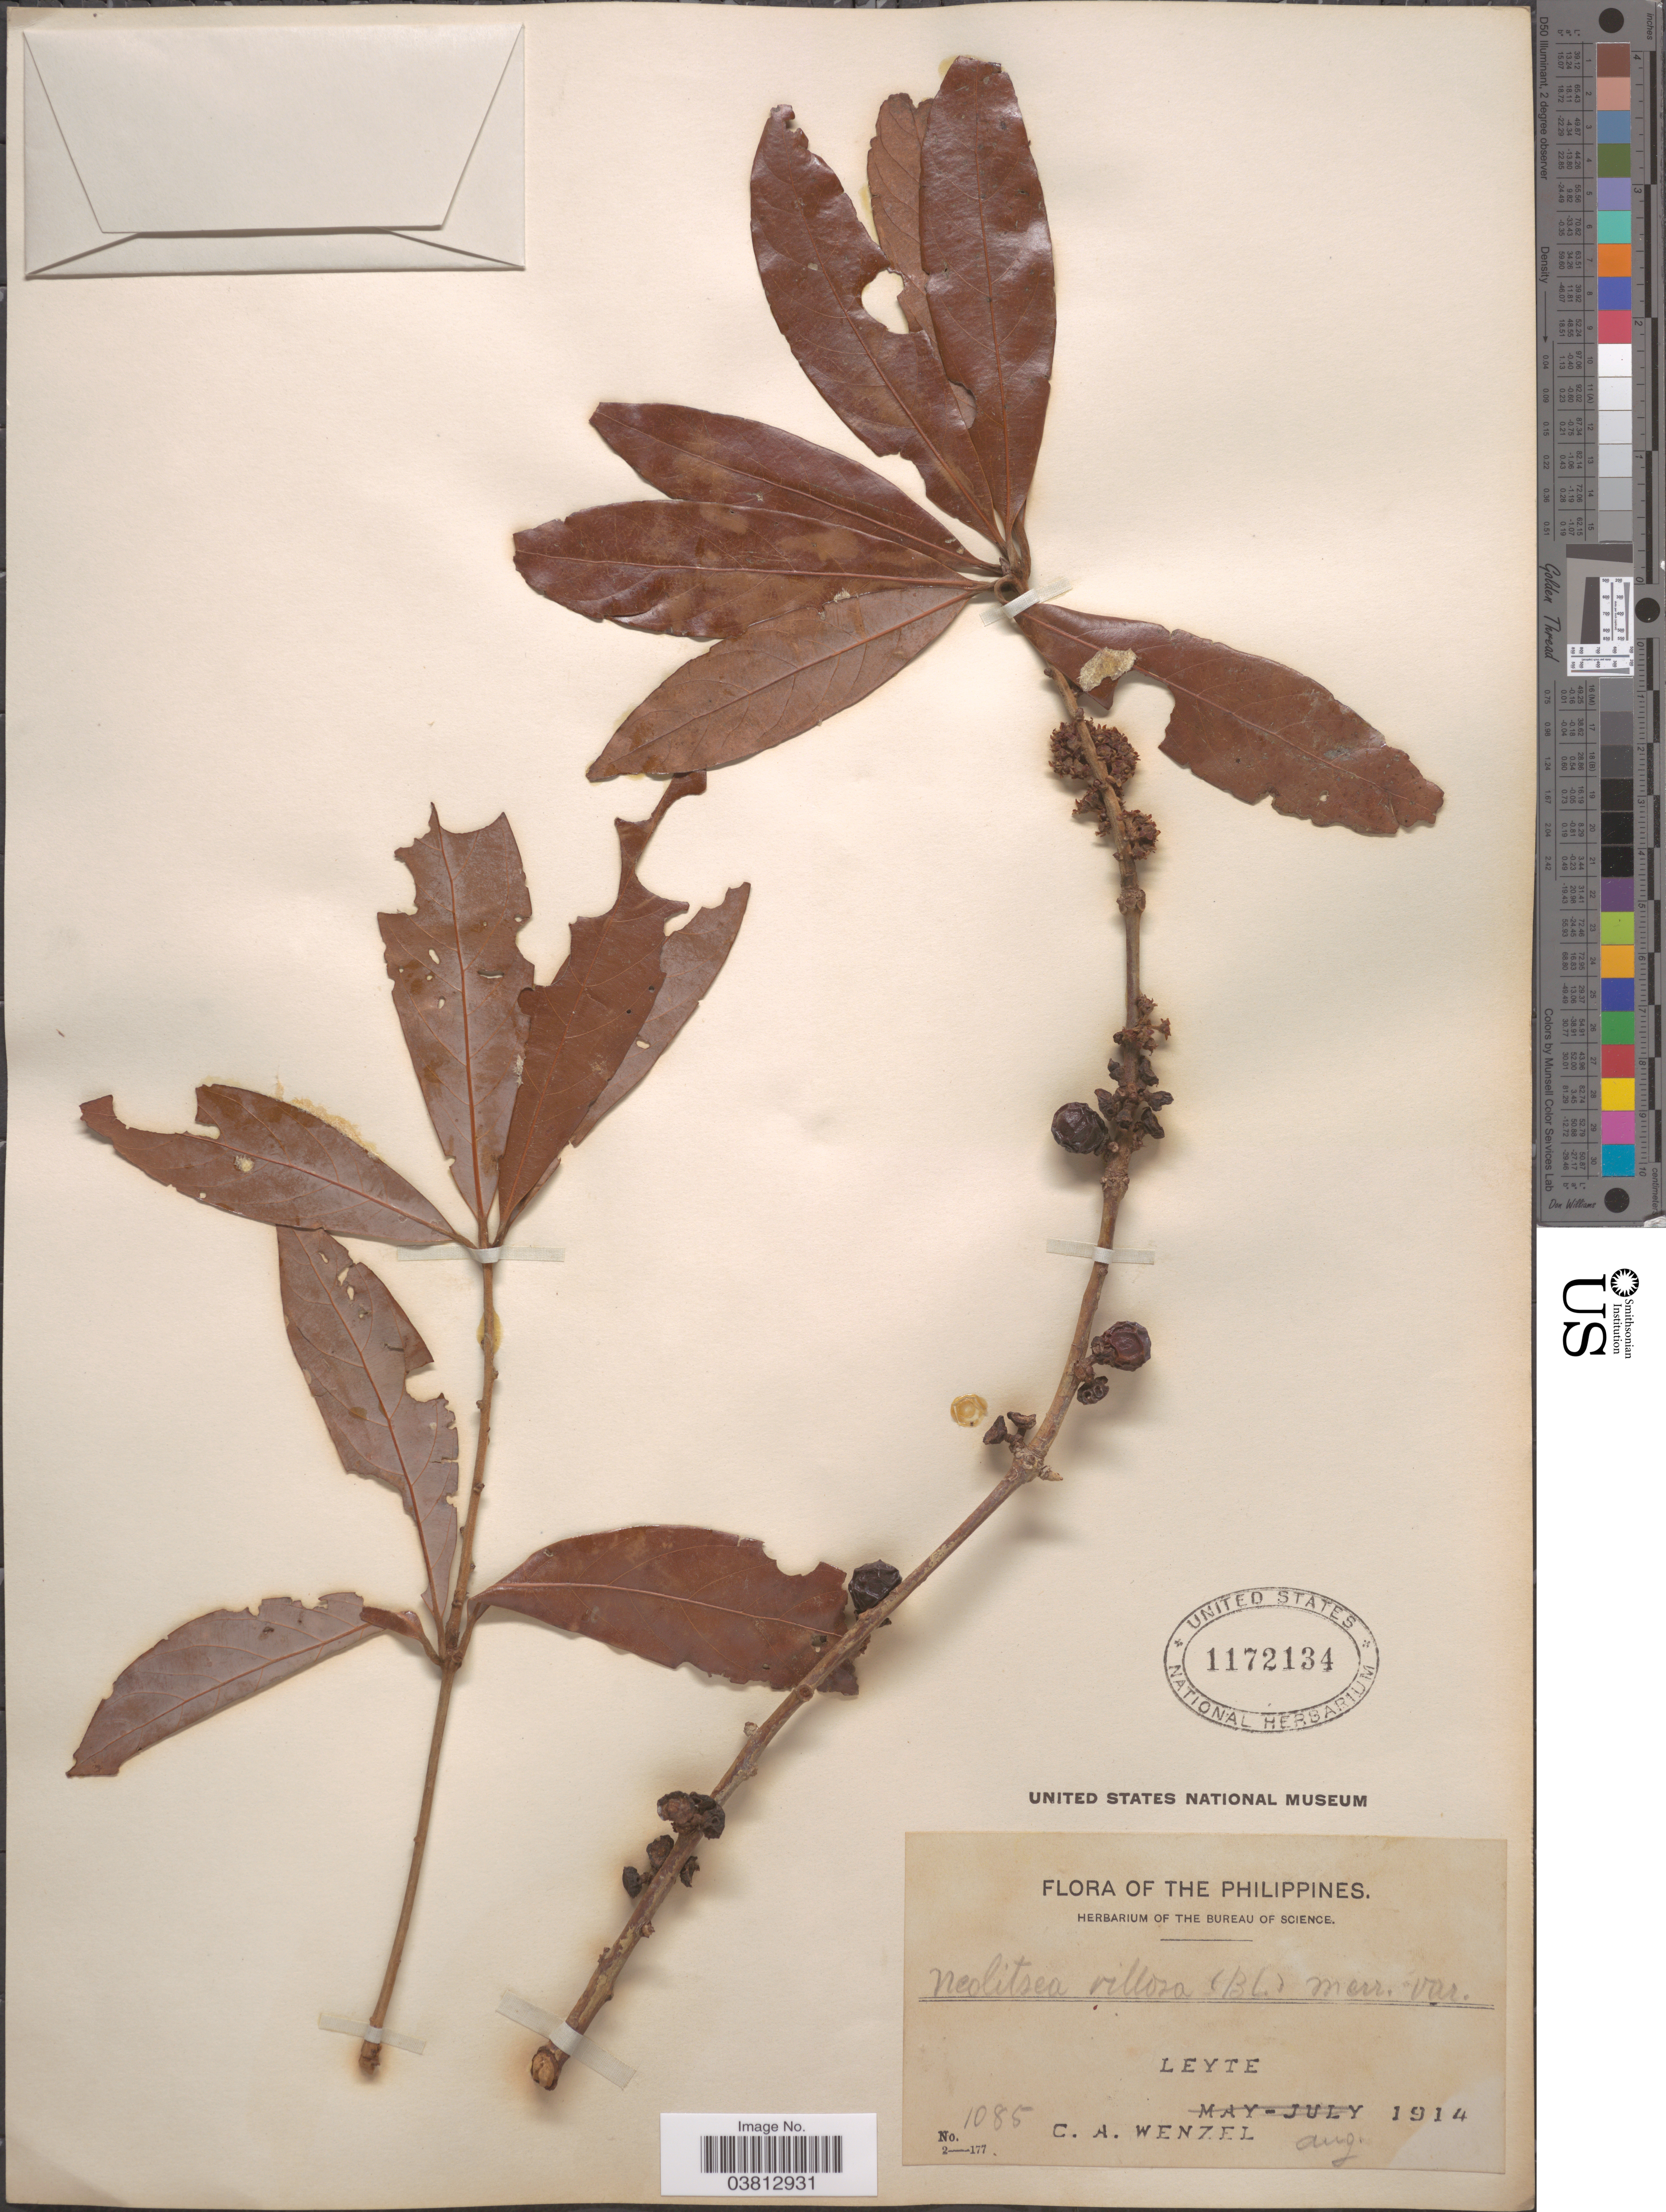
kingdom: Plantae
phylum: Tracheophyta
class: Magnoliopsida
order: Laurales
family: Lauraceae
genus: Neolitsea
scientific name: Neolitsea villosa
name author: (Blume) Merr.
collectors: C. Wenzel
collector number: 1085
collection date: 1914-08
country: Philippines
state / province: Eastern Visayas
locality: Leyte.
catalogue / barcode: US 1172134